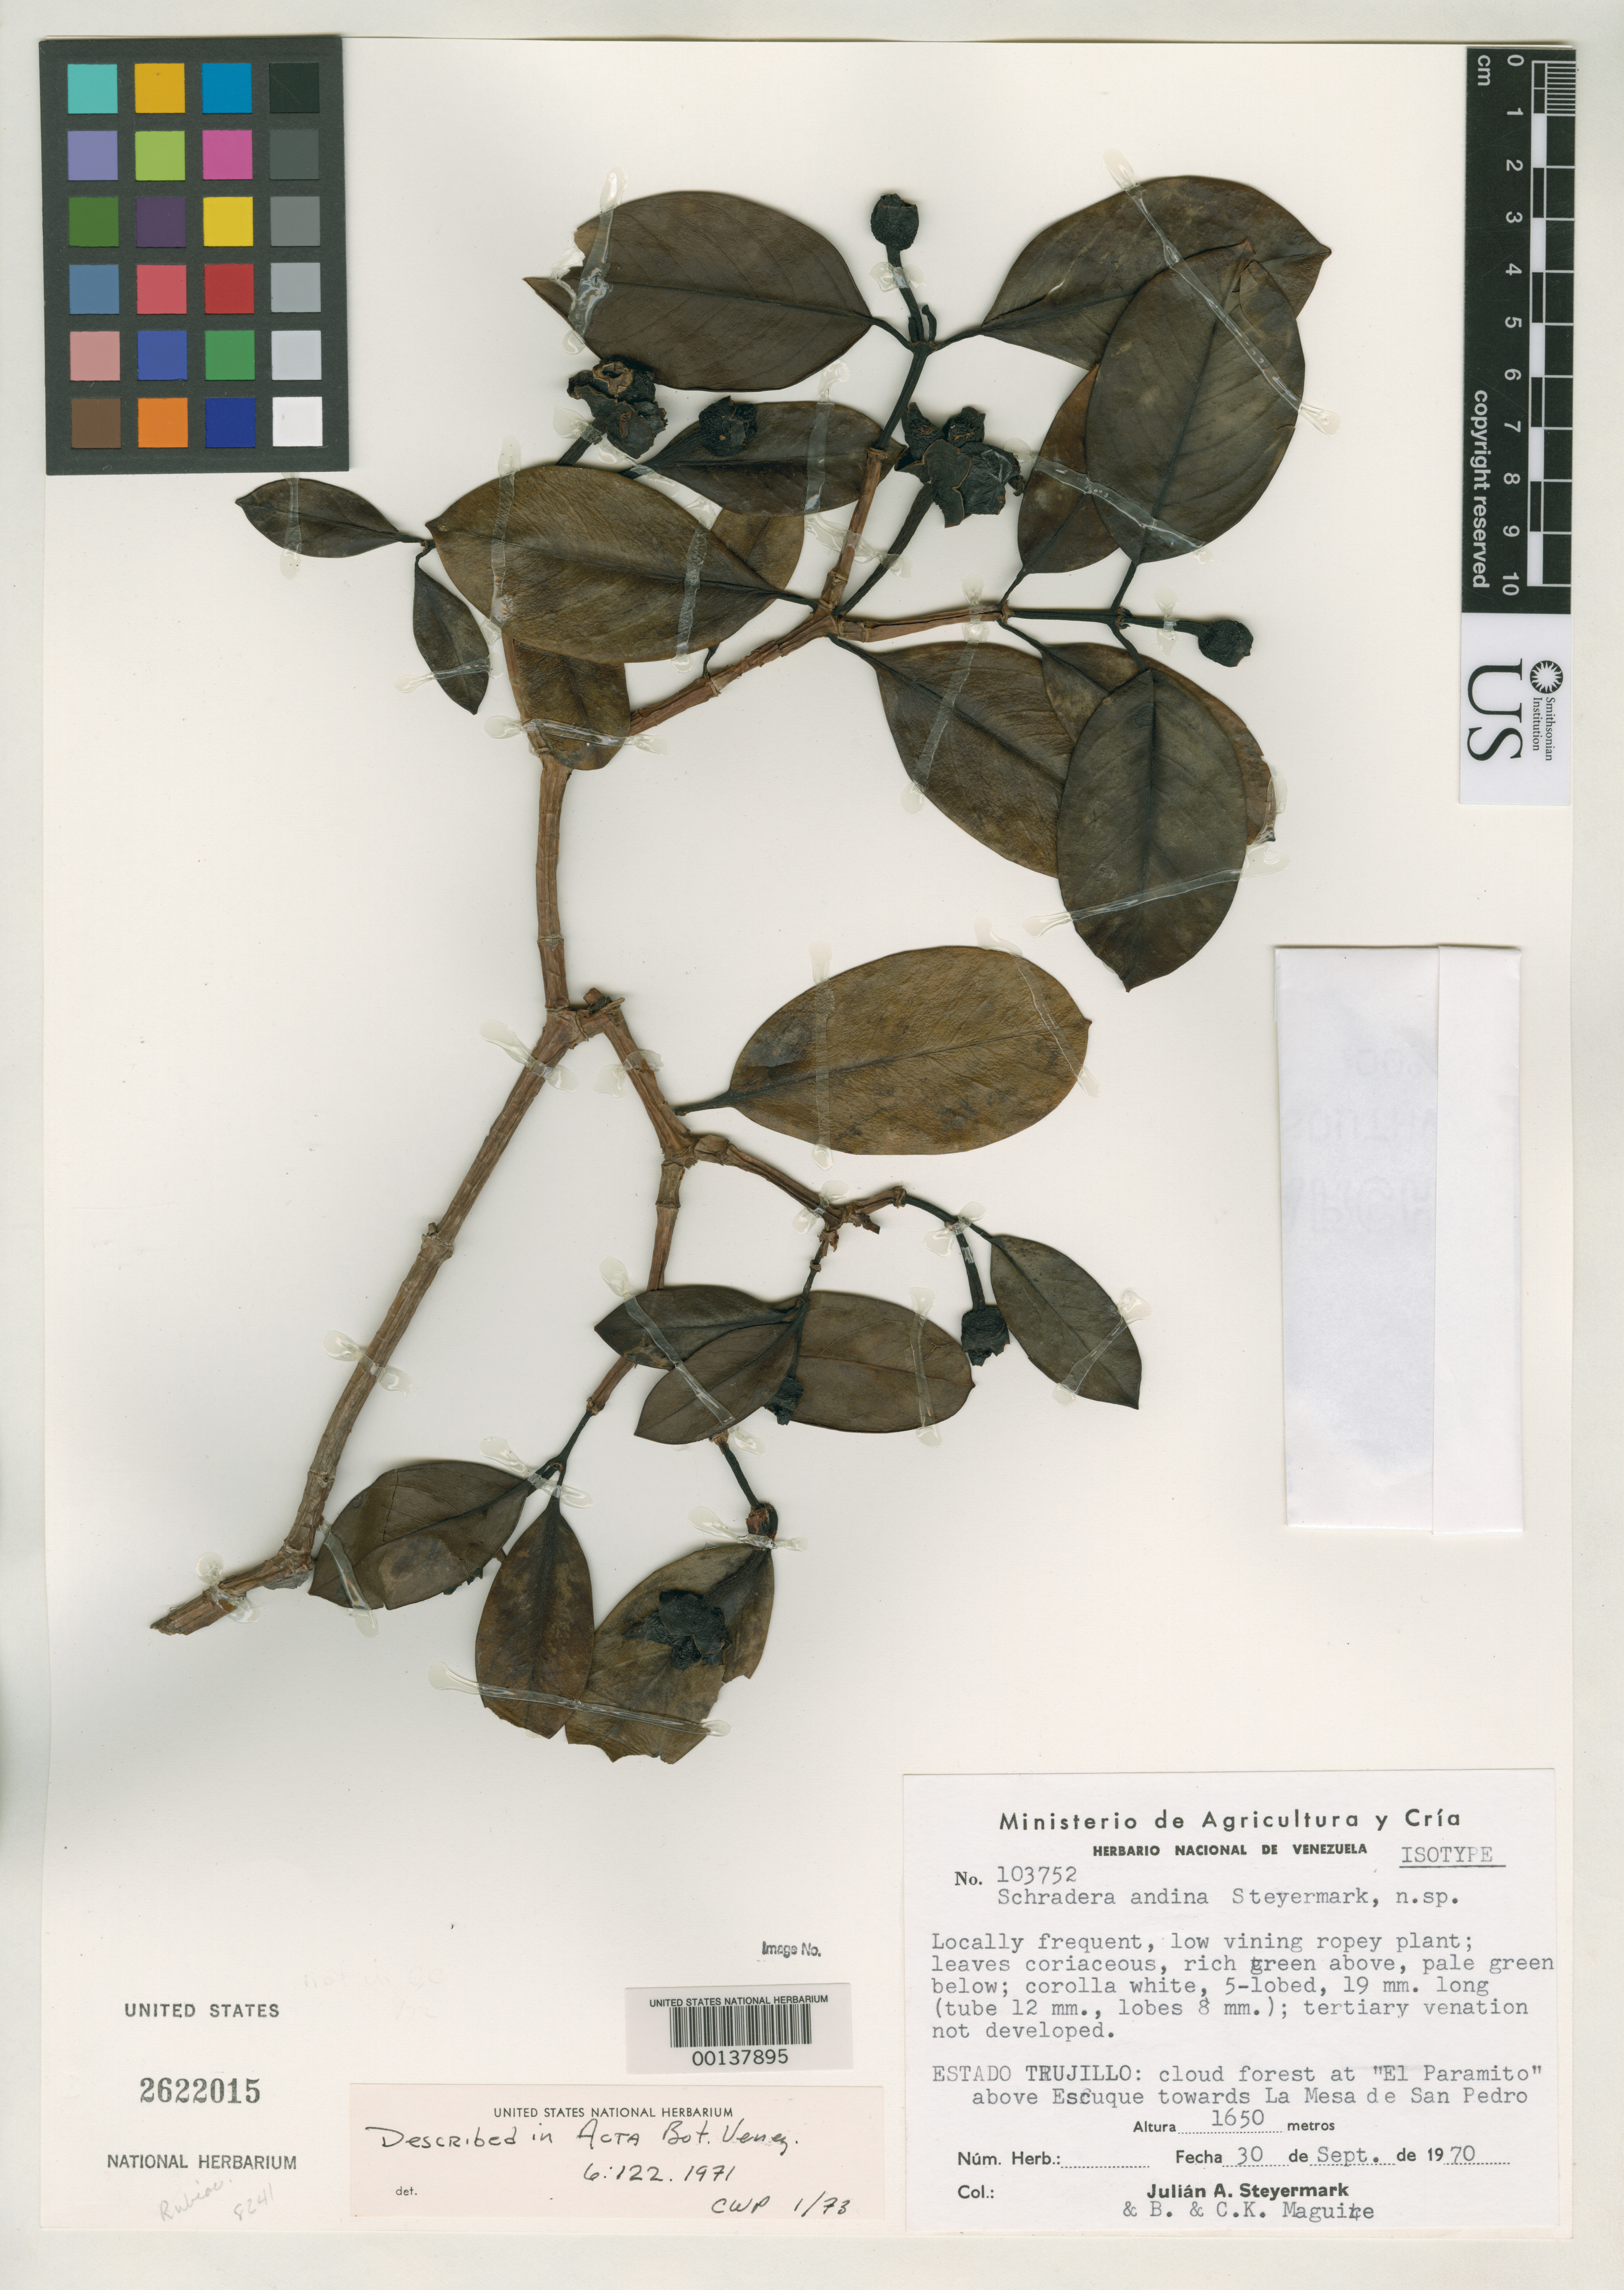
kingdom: Plantae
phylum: Tracheophyta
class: Magnoliopsida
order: Gentianales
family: Rubiaceae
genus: Schradera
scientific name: Schradera andina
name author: Steyerm.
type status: Isotype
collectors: J. Steyermark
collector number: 103752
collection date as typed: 30 Sep 1970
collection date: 1970-09-30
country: Venezuela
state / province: Trujillo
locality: "El Paramito" above Escuque toward La Mesa de San Pedro.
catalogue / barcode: US 2622015